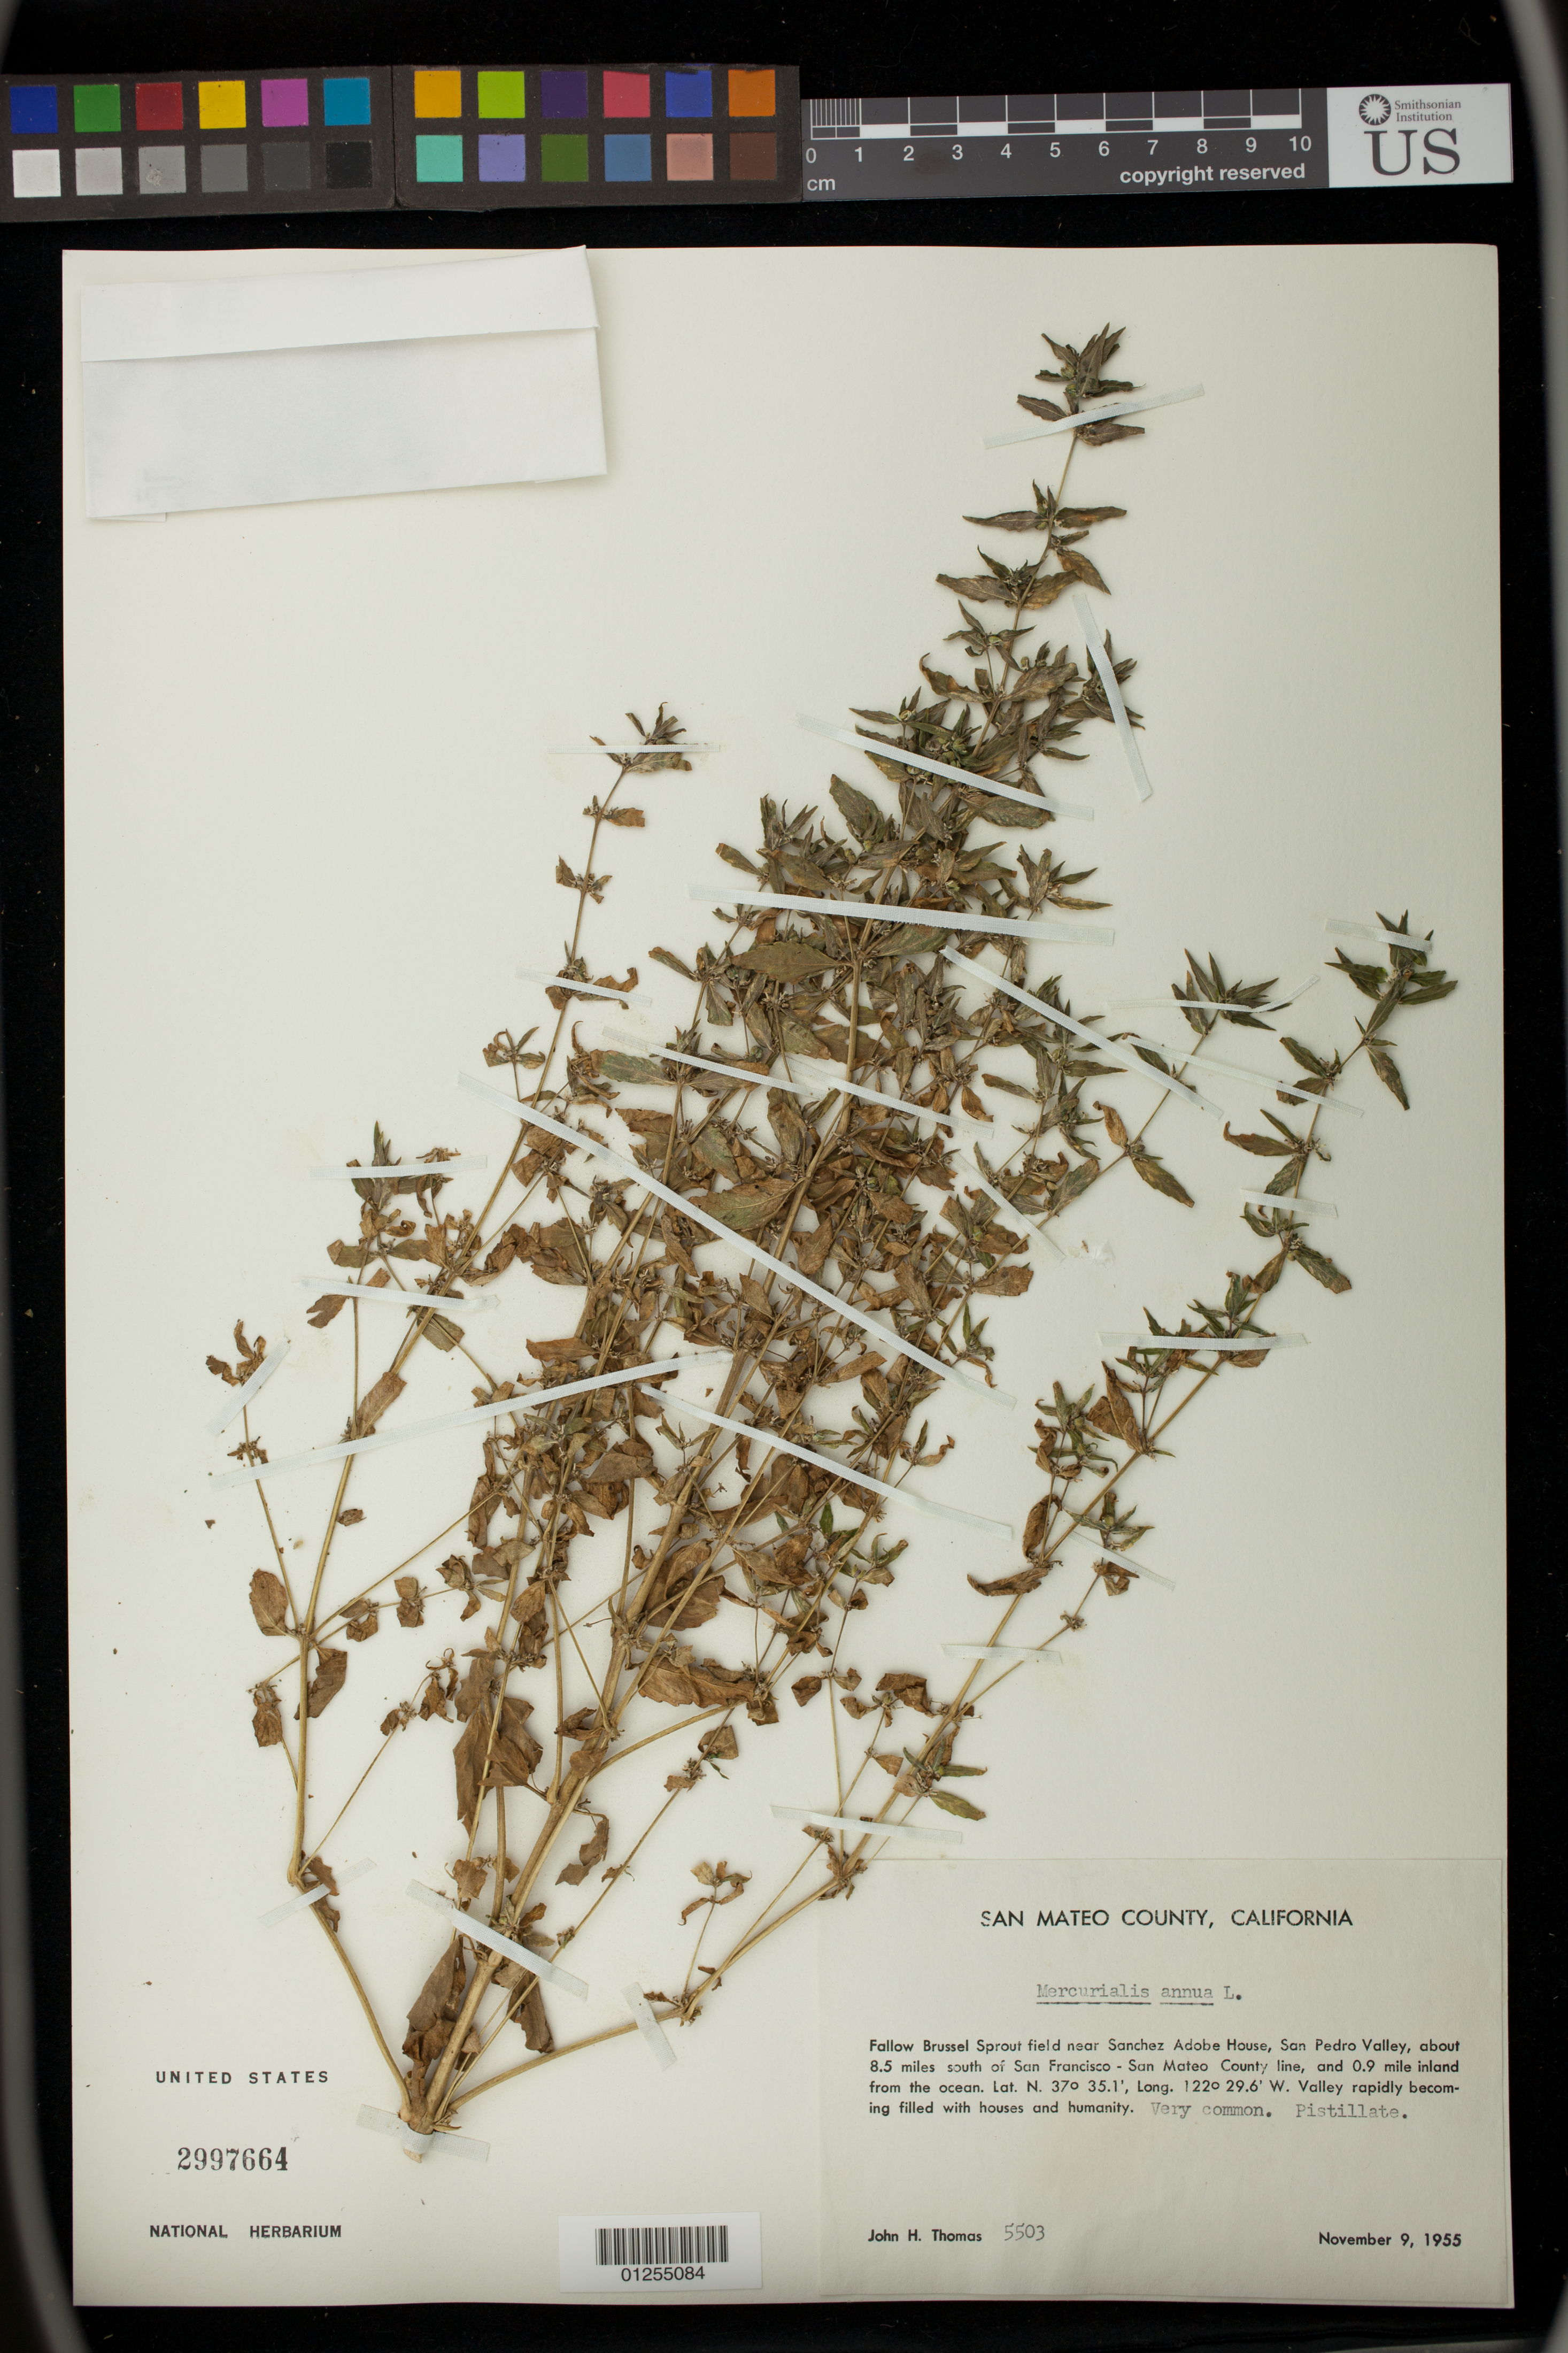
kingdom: Plantae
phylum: Tracheophyta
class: Magnoliopsida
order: Malpighiales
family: Euphorbiaceae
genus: Mercurialis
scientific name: Mercurialis annua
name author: L.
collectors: J. H. Thomas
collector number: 5503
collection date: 1955-11-09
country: United States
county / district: San Mateo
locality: Fallow Brussel Sprout field near Sanchez Adobe House, San Pedro Valley, about 8.5 miles south of San Francisco - San Mateo County line and 0.9 mile inland from the ocean.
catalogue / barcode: US 2997664